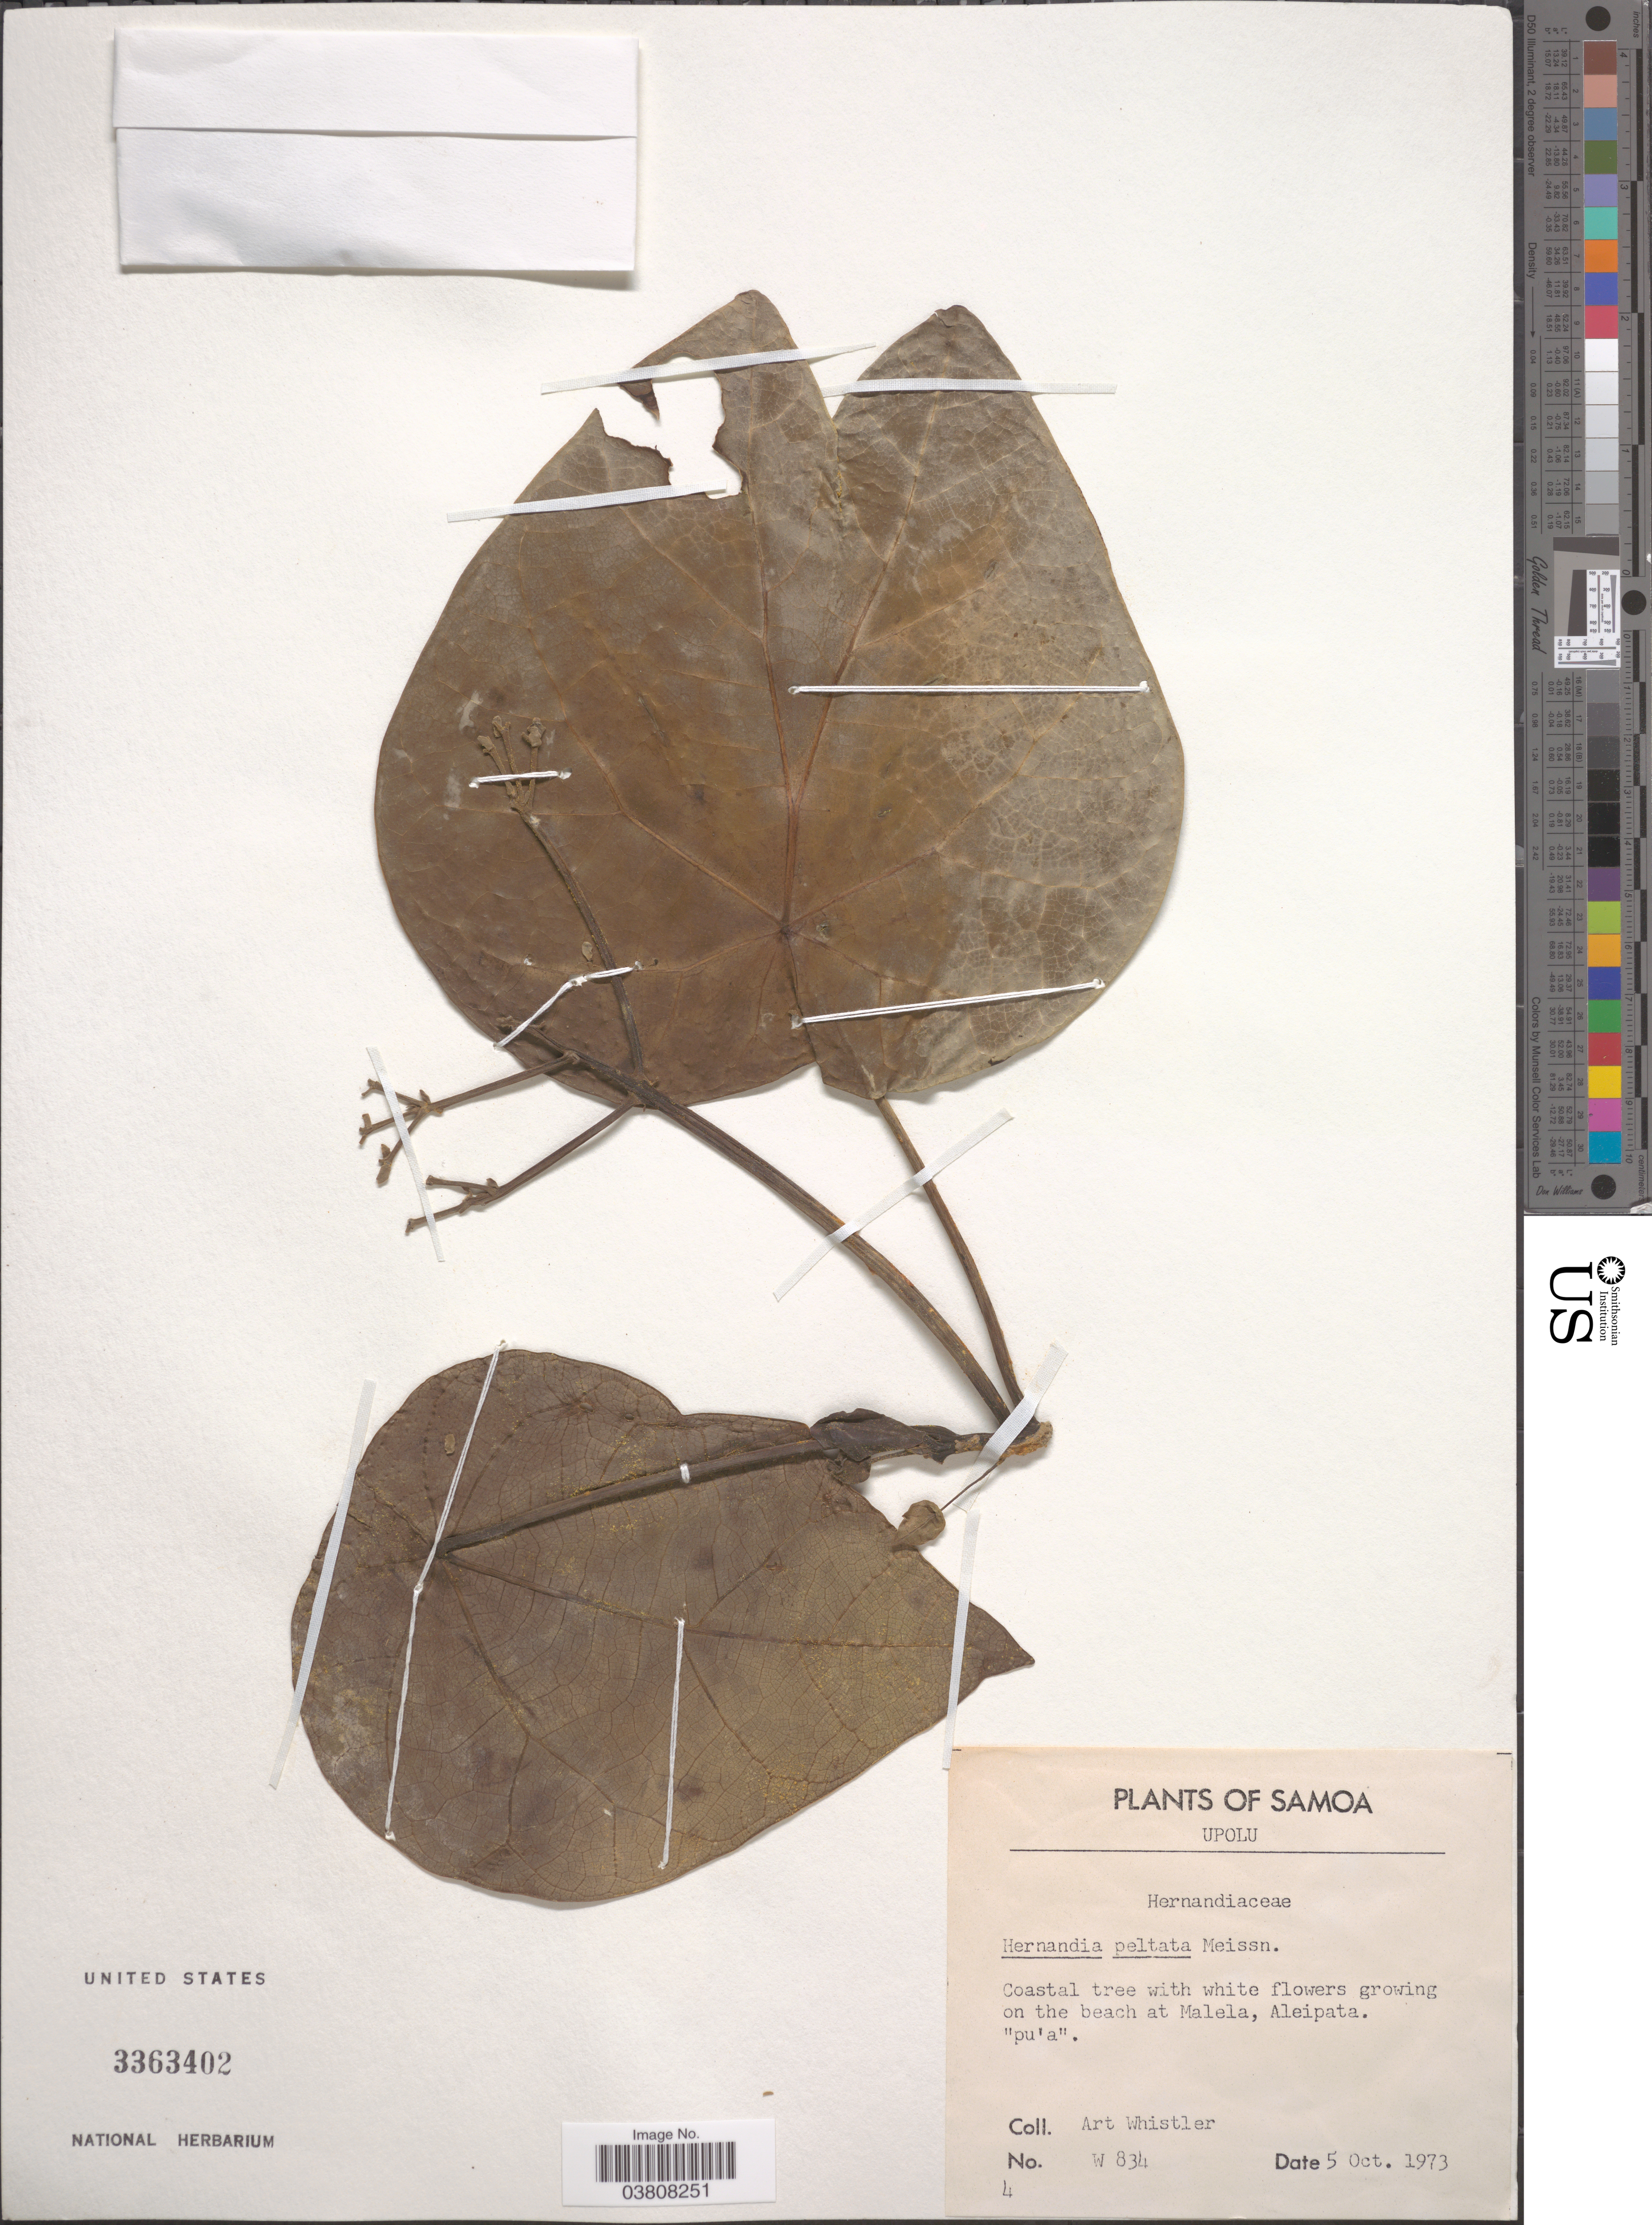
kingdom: Plantae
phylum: Tracheophyta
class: Magnoliopsida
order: Laurales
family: Hernandiaceae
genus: Hernandia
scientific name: Hernandia nymphaeifolia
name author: (C. Presl) Kubitzki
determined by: Strong, Mark T., (BOT), Smithsonian Institution - National Museum of Natural History (UNITED STATES)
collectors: A. Whistler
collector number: W834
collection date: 1973-10-05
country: Samoa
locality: Samoa. Upolu. On the beach at Malela, Aleipata.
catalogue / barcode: US 3363402